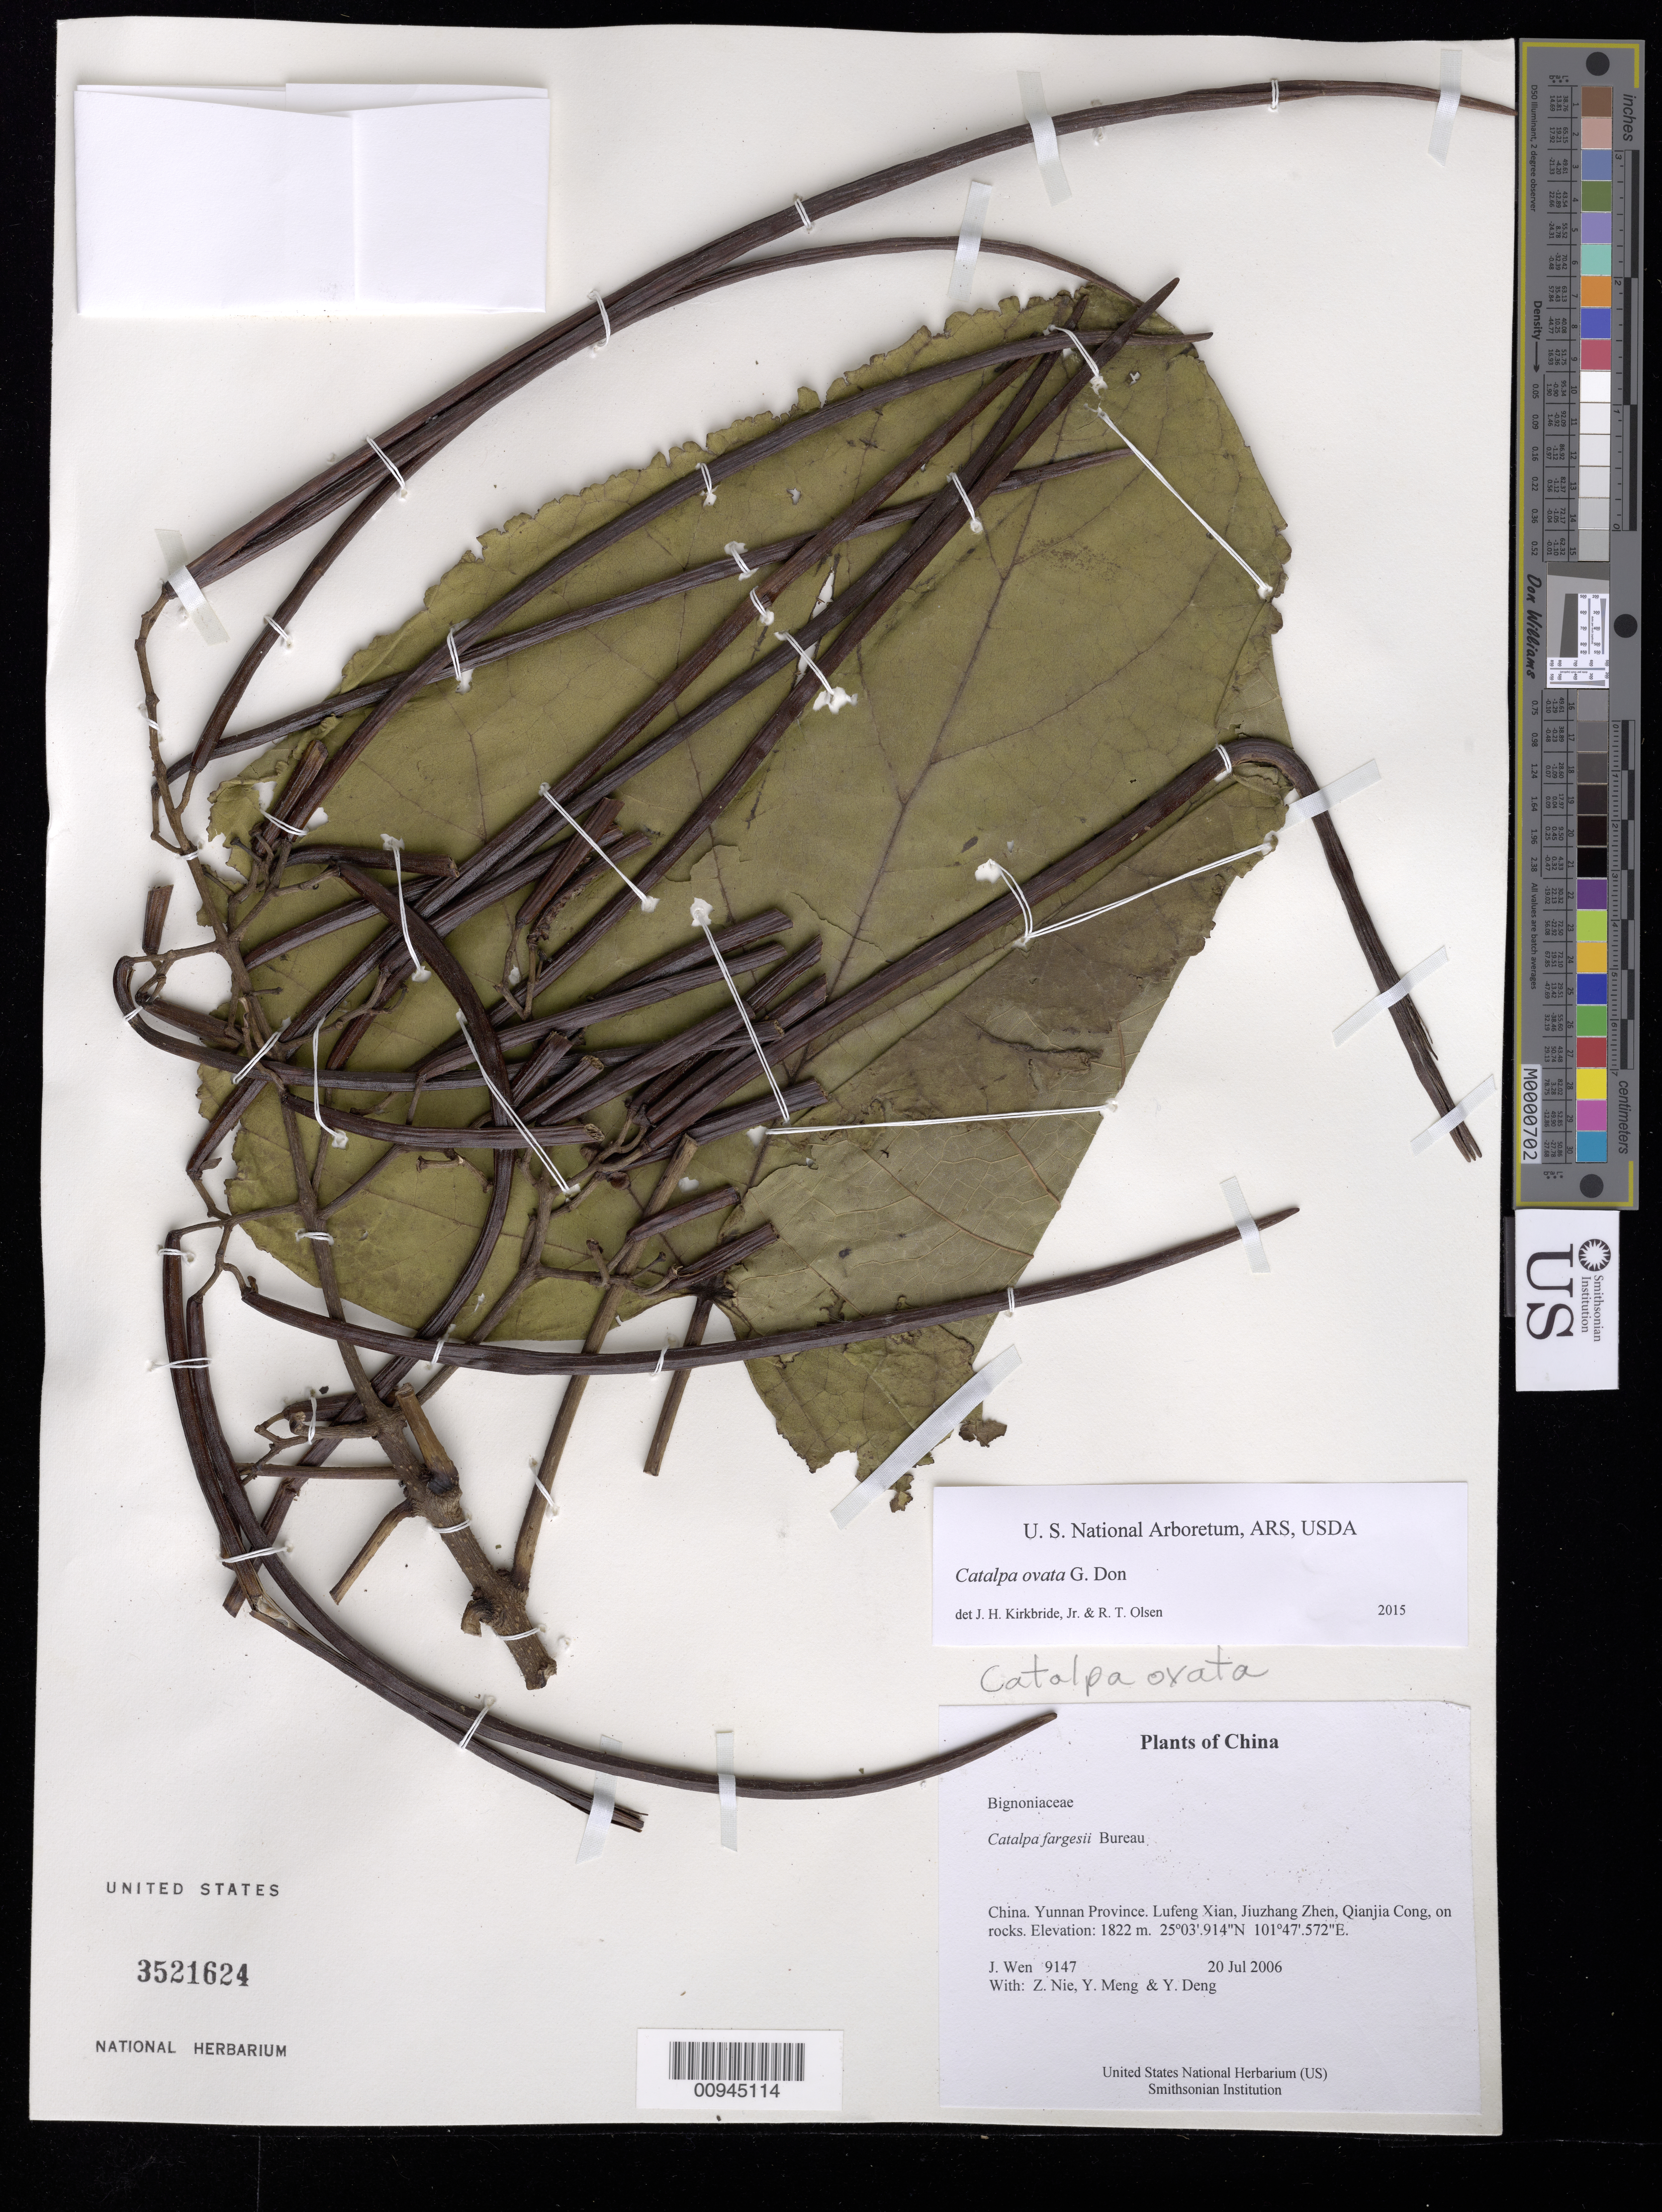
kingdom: Plantae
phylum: Tracheophyta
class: Magnoliopsida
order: Lamiales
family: Bignoniaceae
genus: Catalpa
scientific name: Catalpa fargesii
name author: É. Bureau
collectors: J. Wen, Z. Nie, Y. Meng & Y. Deng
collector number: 9147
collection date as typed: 20 Jul 2006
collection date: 2006-07-20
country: China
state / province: Yunnan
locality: Yunnan Province. Lufeng Xian, Jiuzhang Zhen, Qianjia Cong, on rocks.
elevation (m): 1822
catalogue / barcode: US 3521624